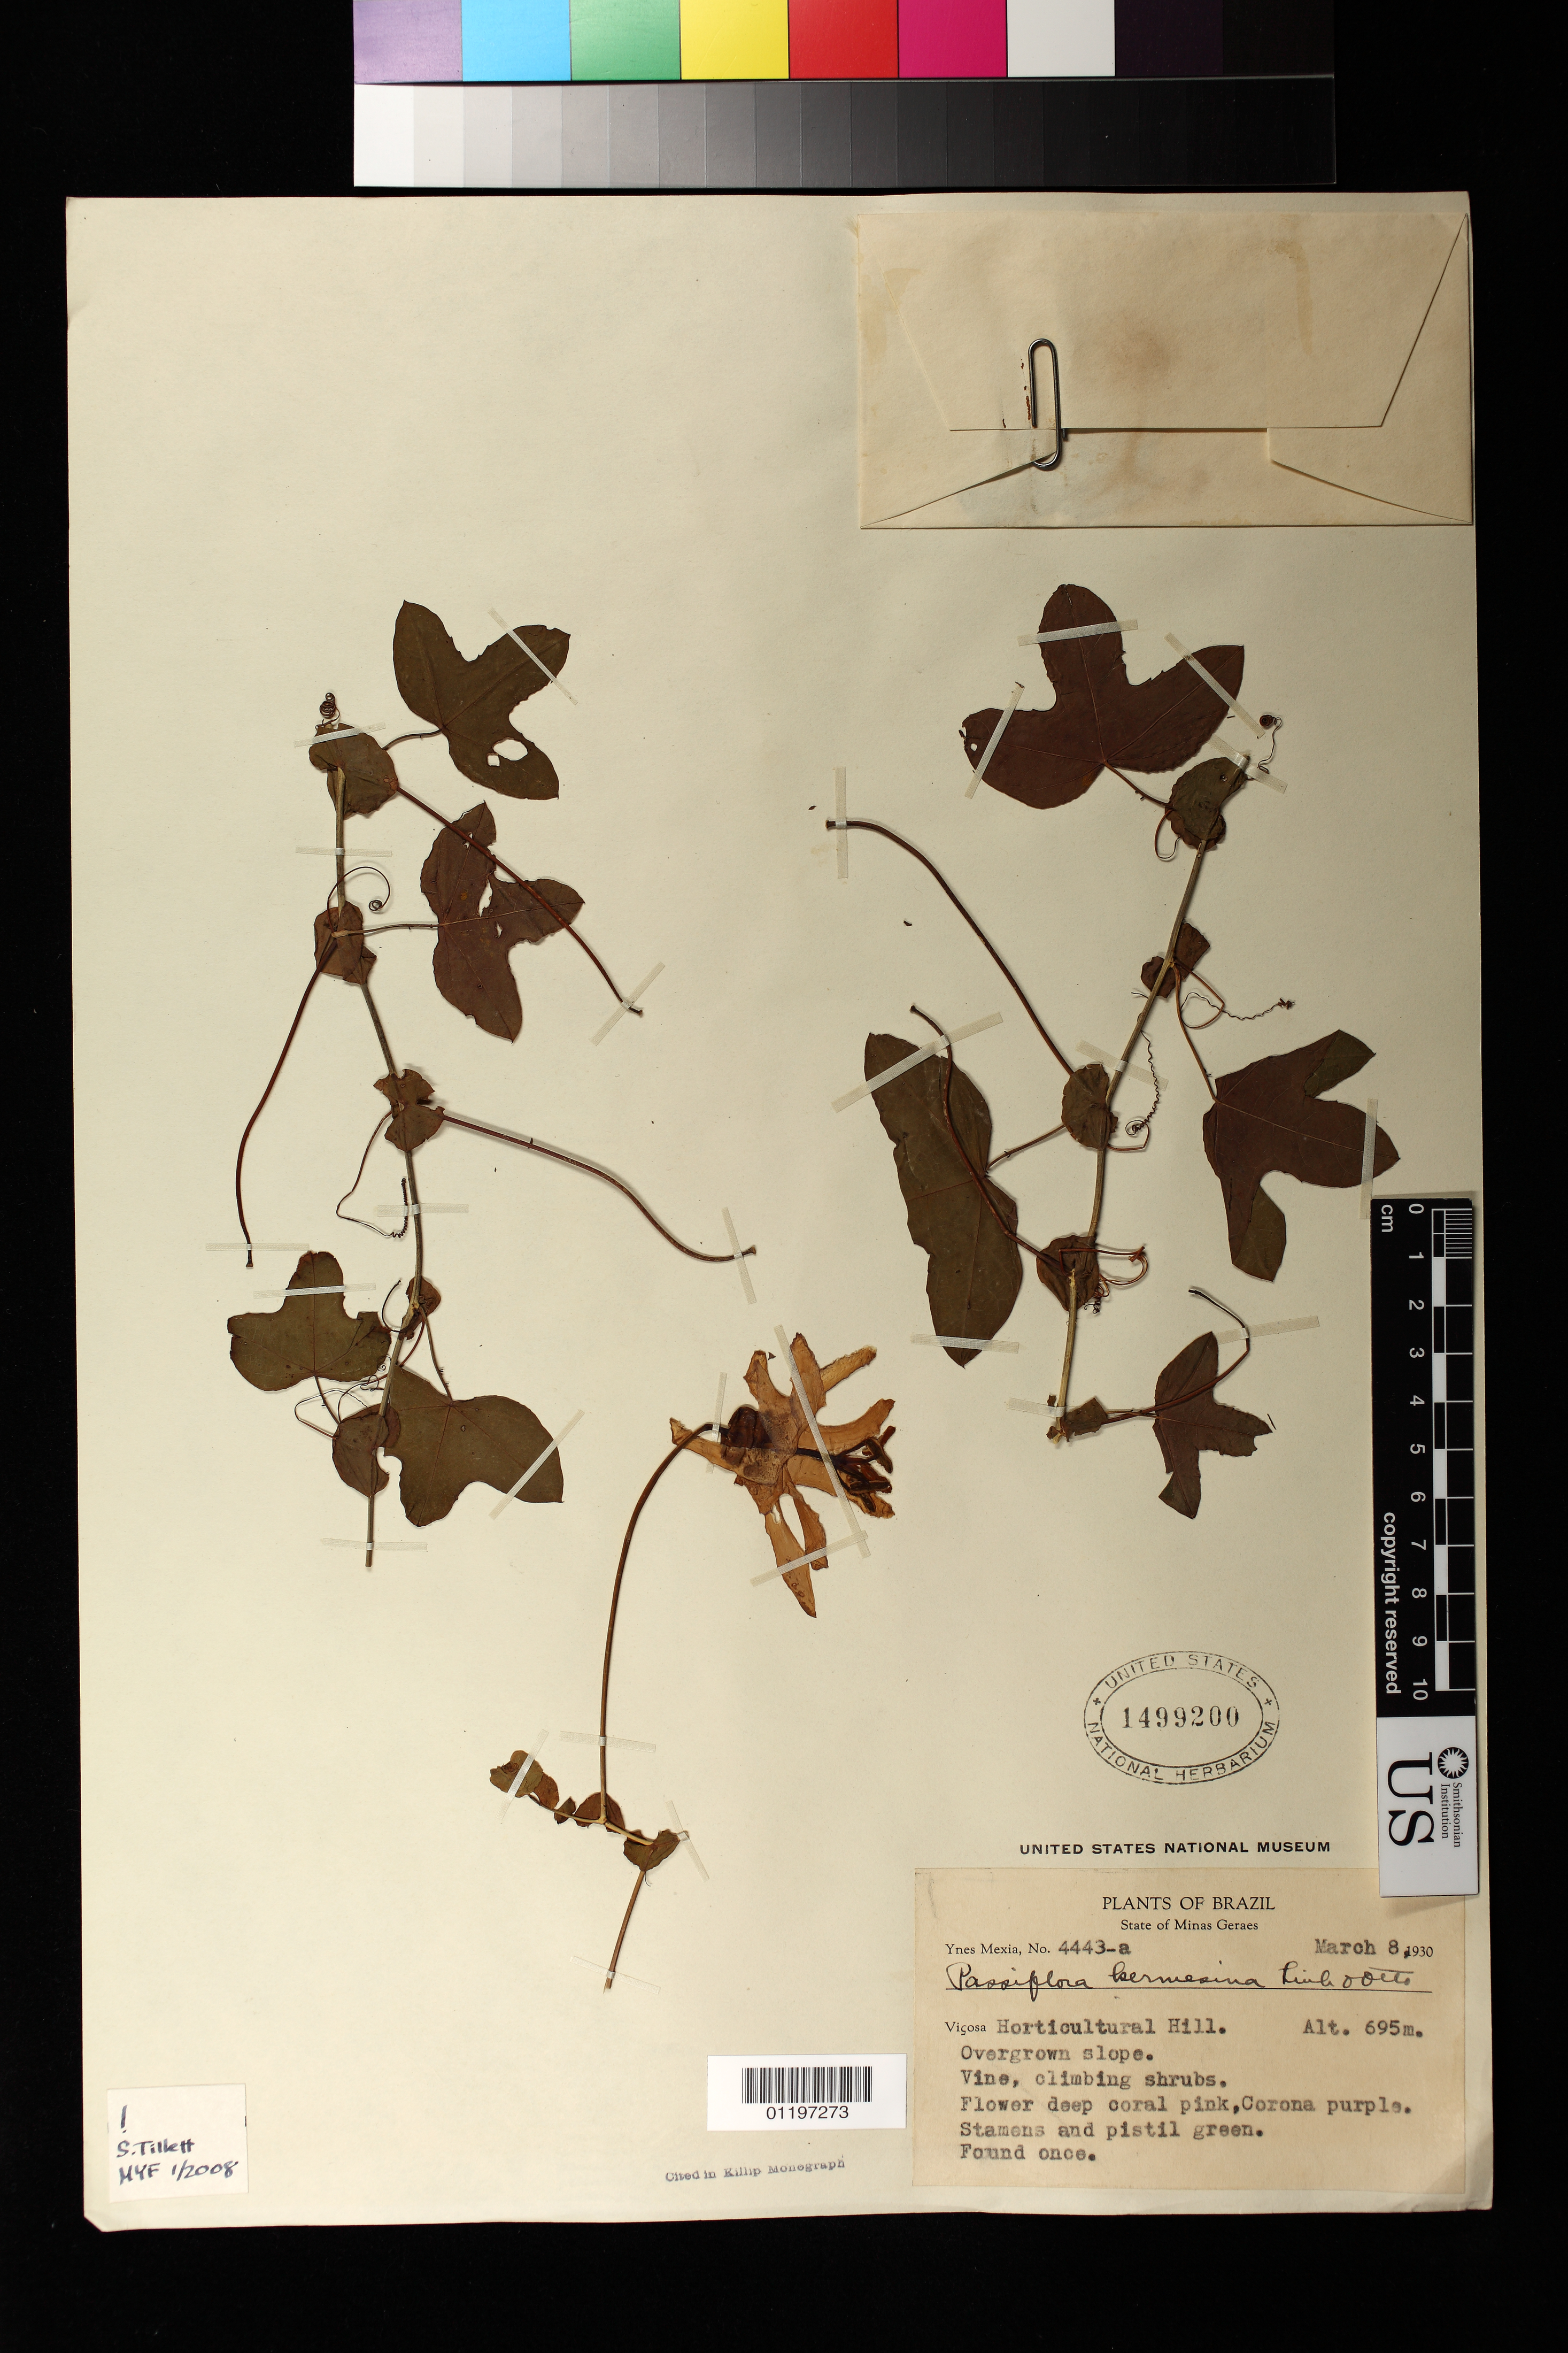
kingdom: Plantae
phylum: Tracheophyta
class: Magnoliopsida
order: Malpighiales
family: Passifloraceae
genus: Passiflora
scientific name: Passiflora kermesina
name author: Link & Otto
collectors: Y. Mexia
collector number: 4443-a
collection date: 1930-03-08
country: Brazil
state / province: Minas Gerais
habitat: Overgrown slope. Vine.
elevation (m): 695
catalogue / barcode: US 1499200